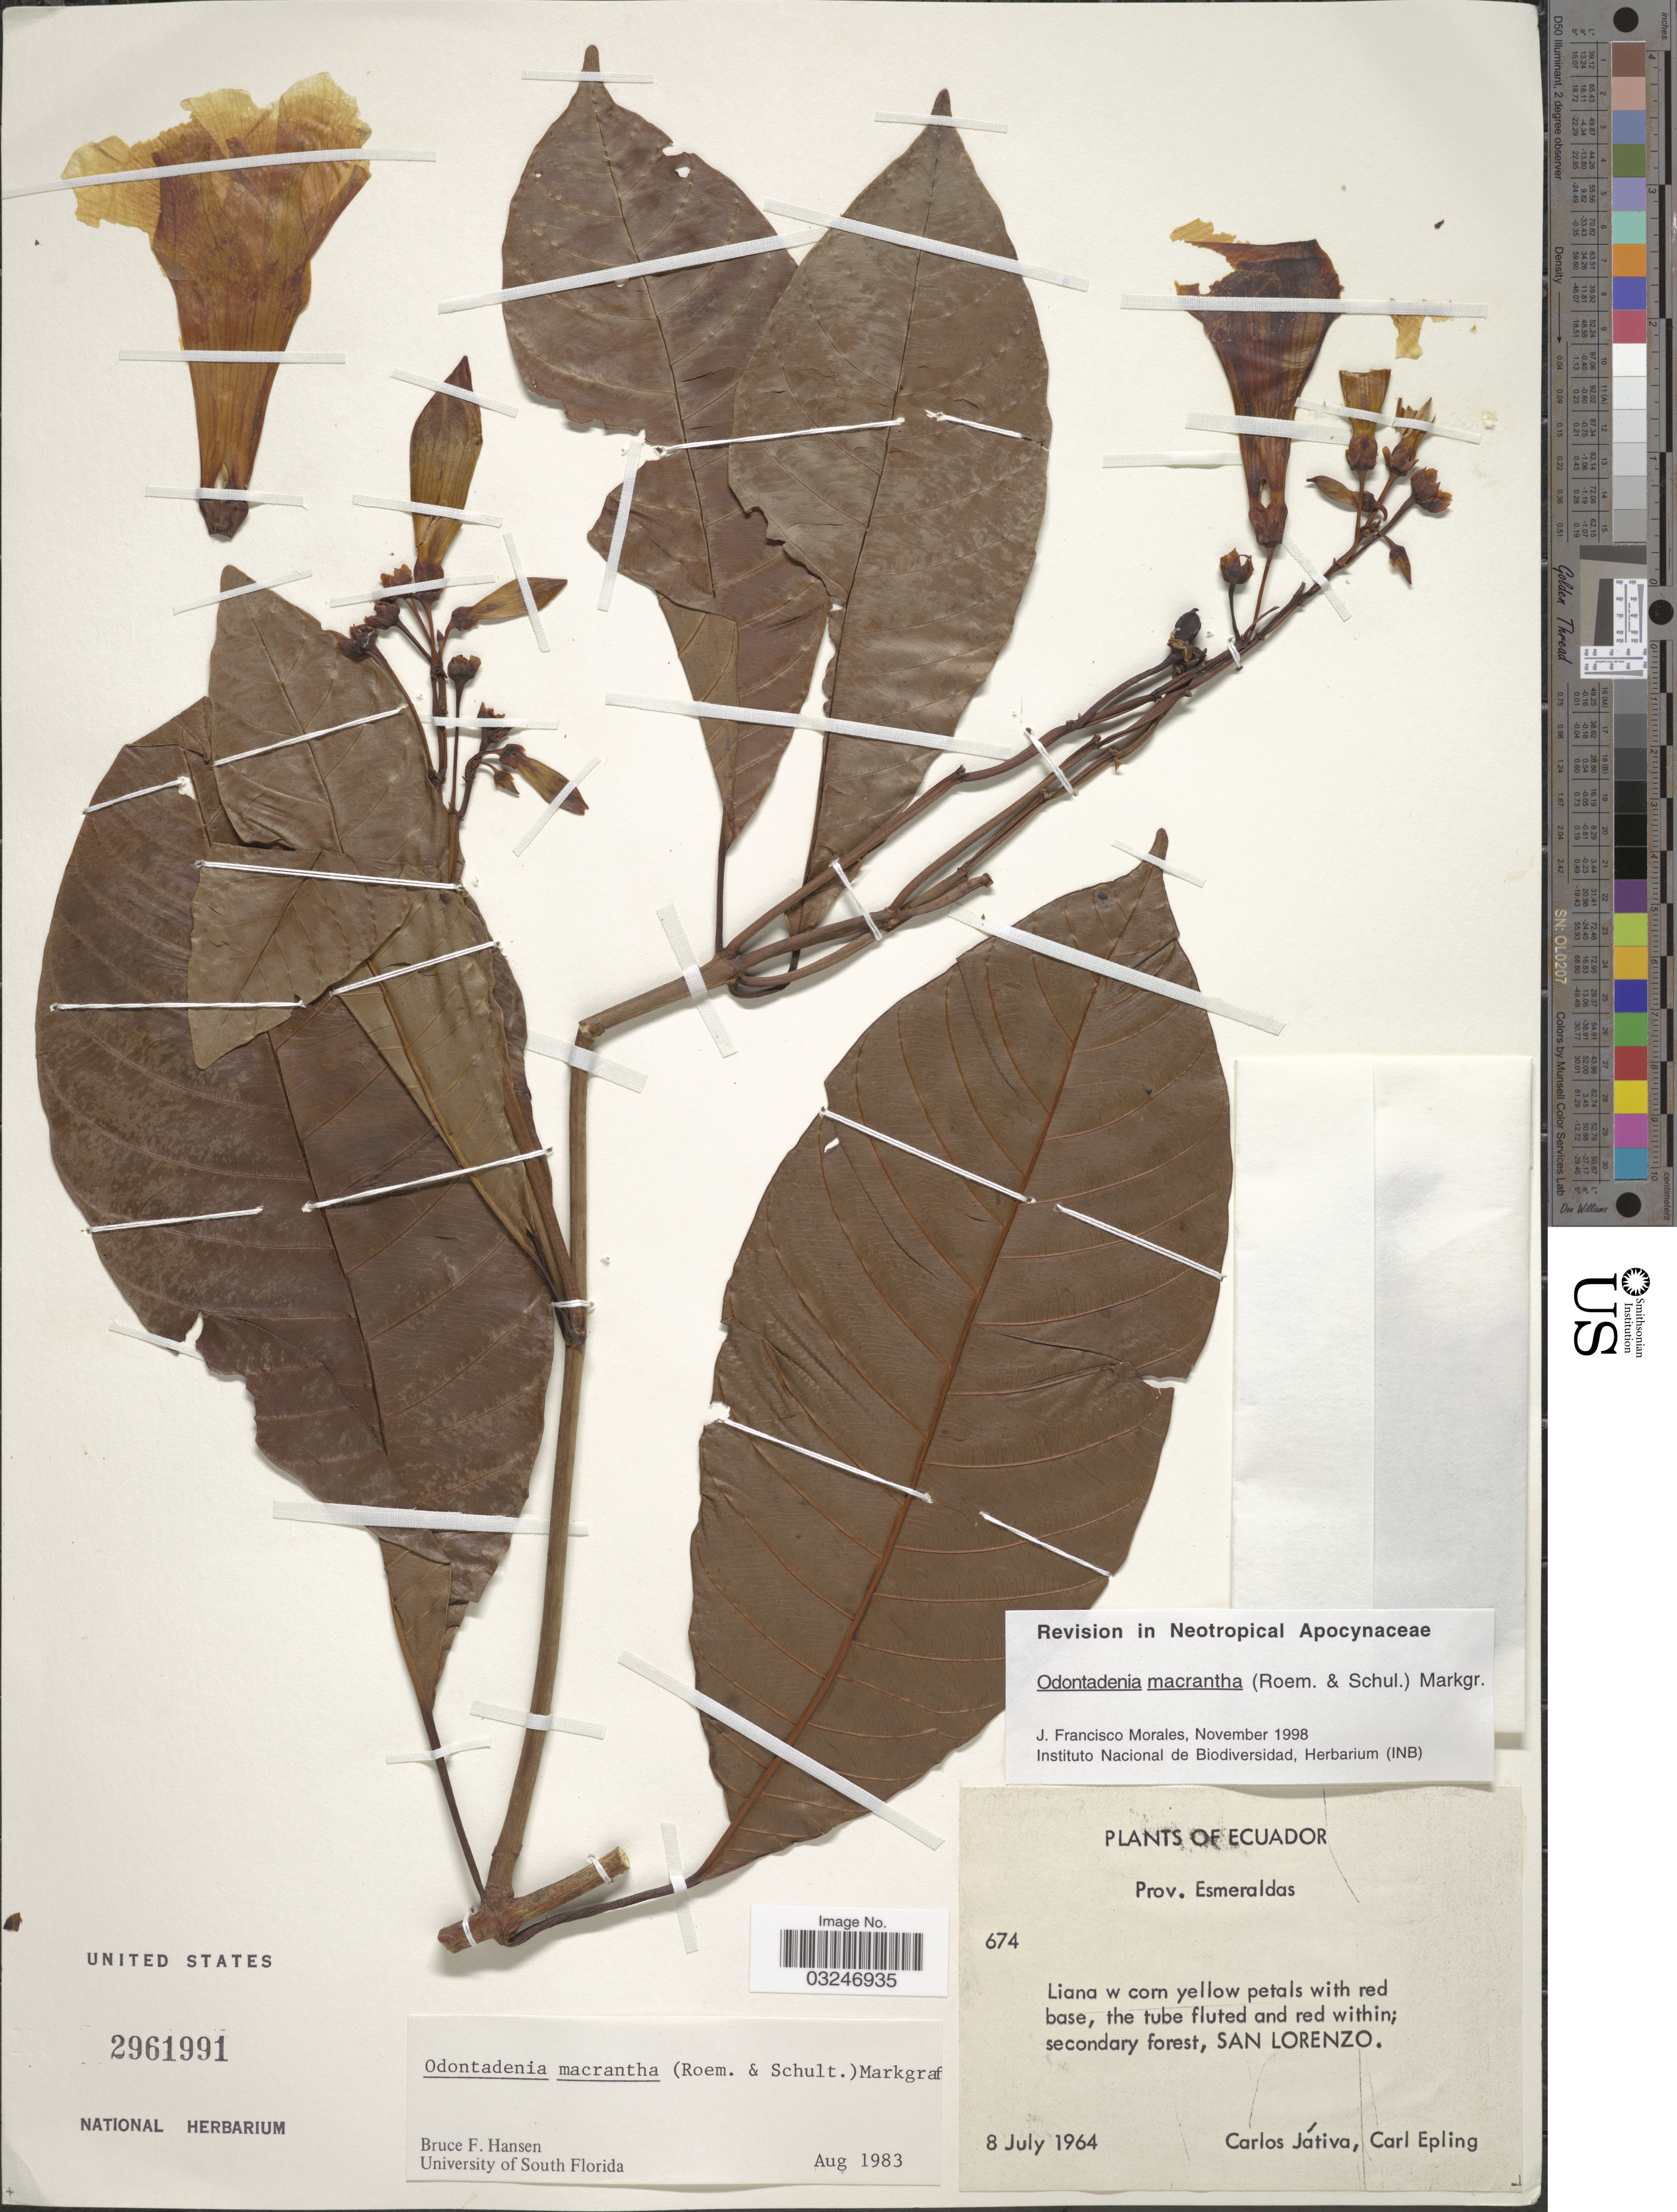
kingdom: Plantae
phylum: Tracheophyta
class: Magnoliopsida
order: Gentianales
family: Apocynaceae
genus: Odontadenia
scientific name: Odontadenia macrantha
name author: (Roem. & Schult.) Markgr.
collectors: C. D. Játiva & C. C. Epling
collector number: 674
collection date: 1964-07-08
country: Ecuador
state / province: Esmeraldas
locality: San Lorenzo.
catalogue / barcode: US 2961991